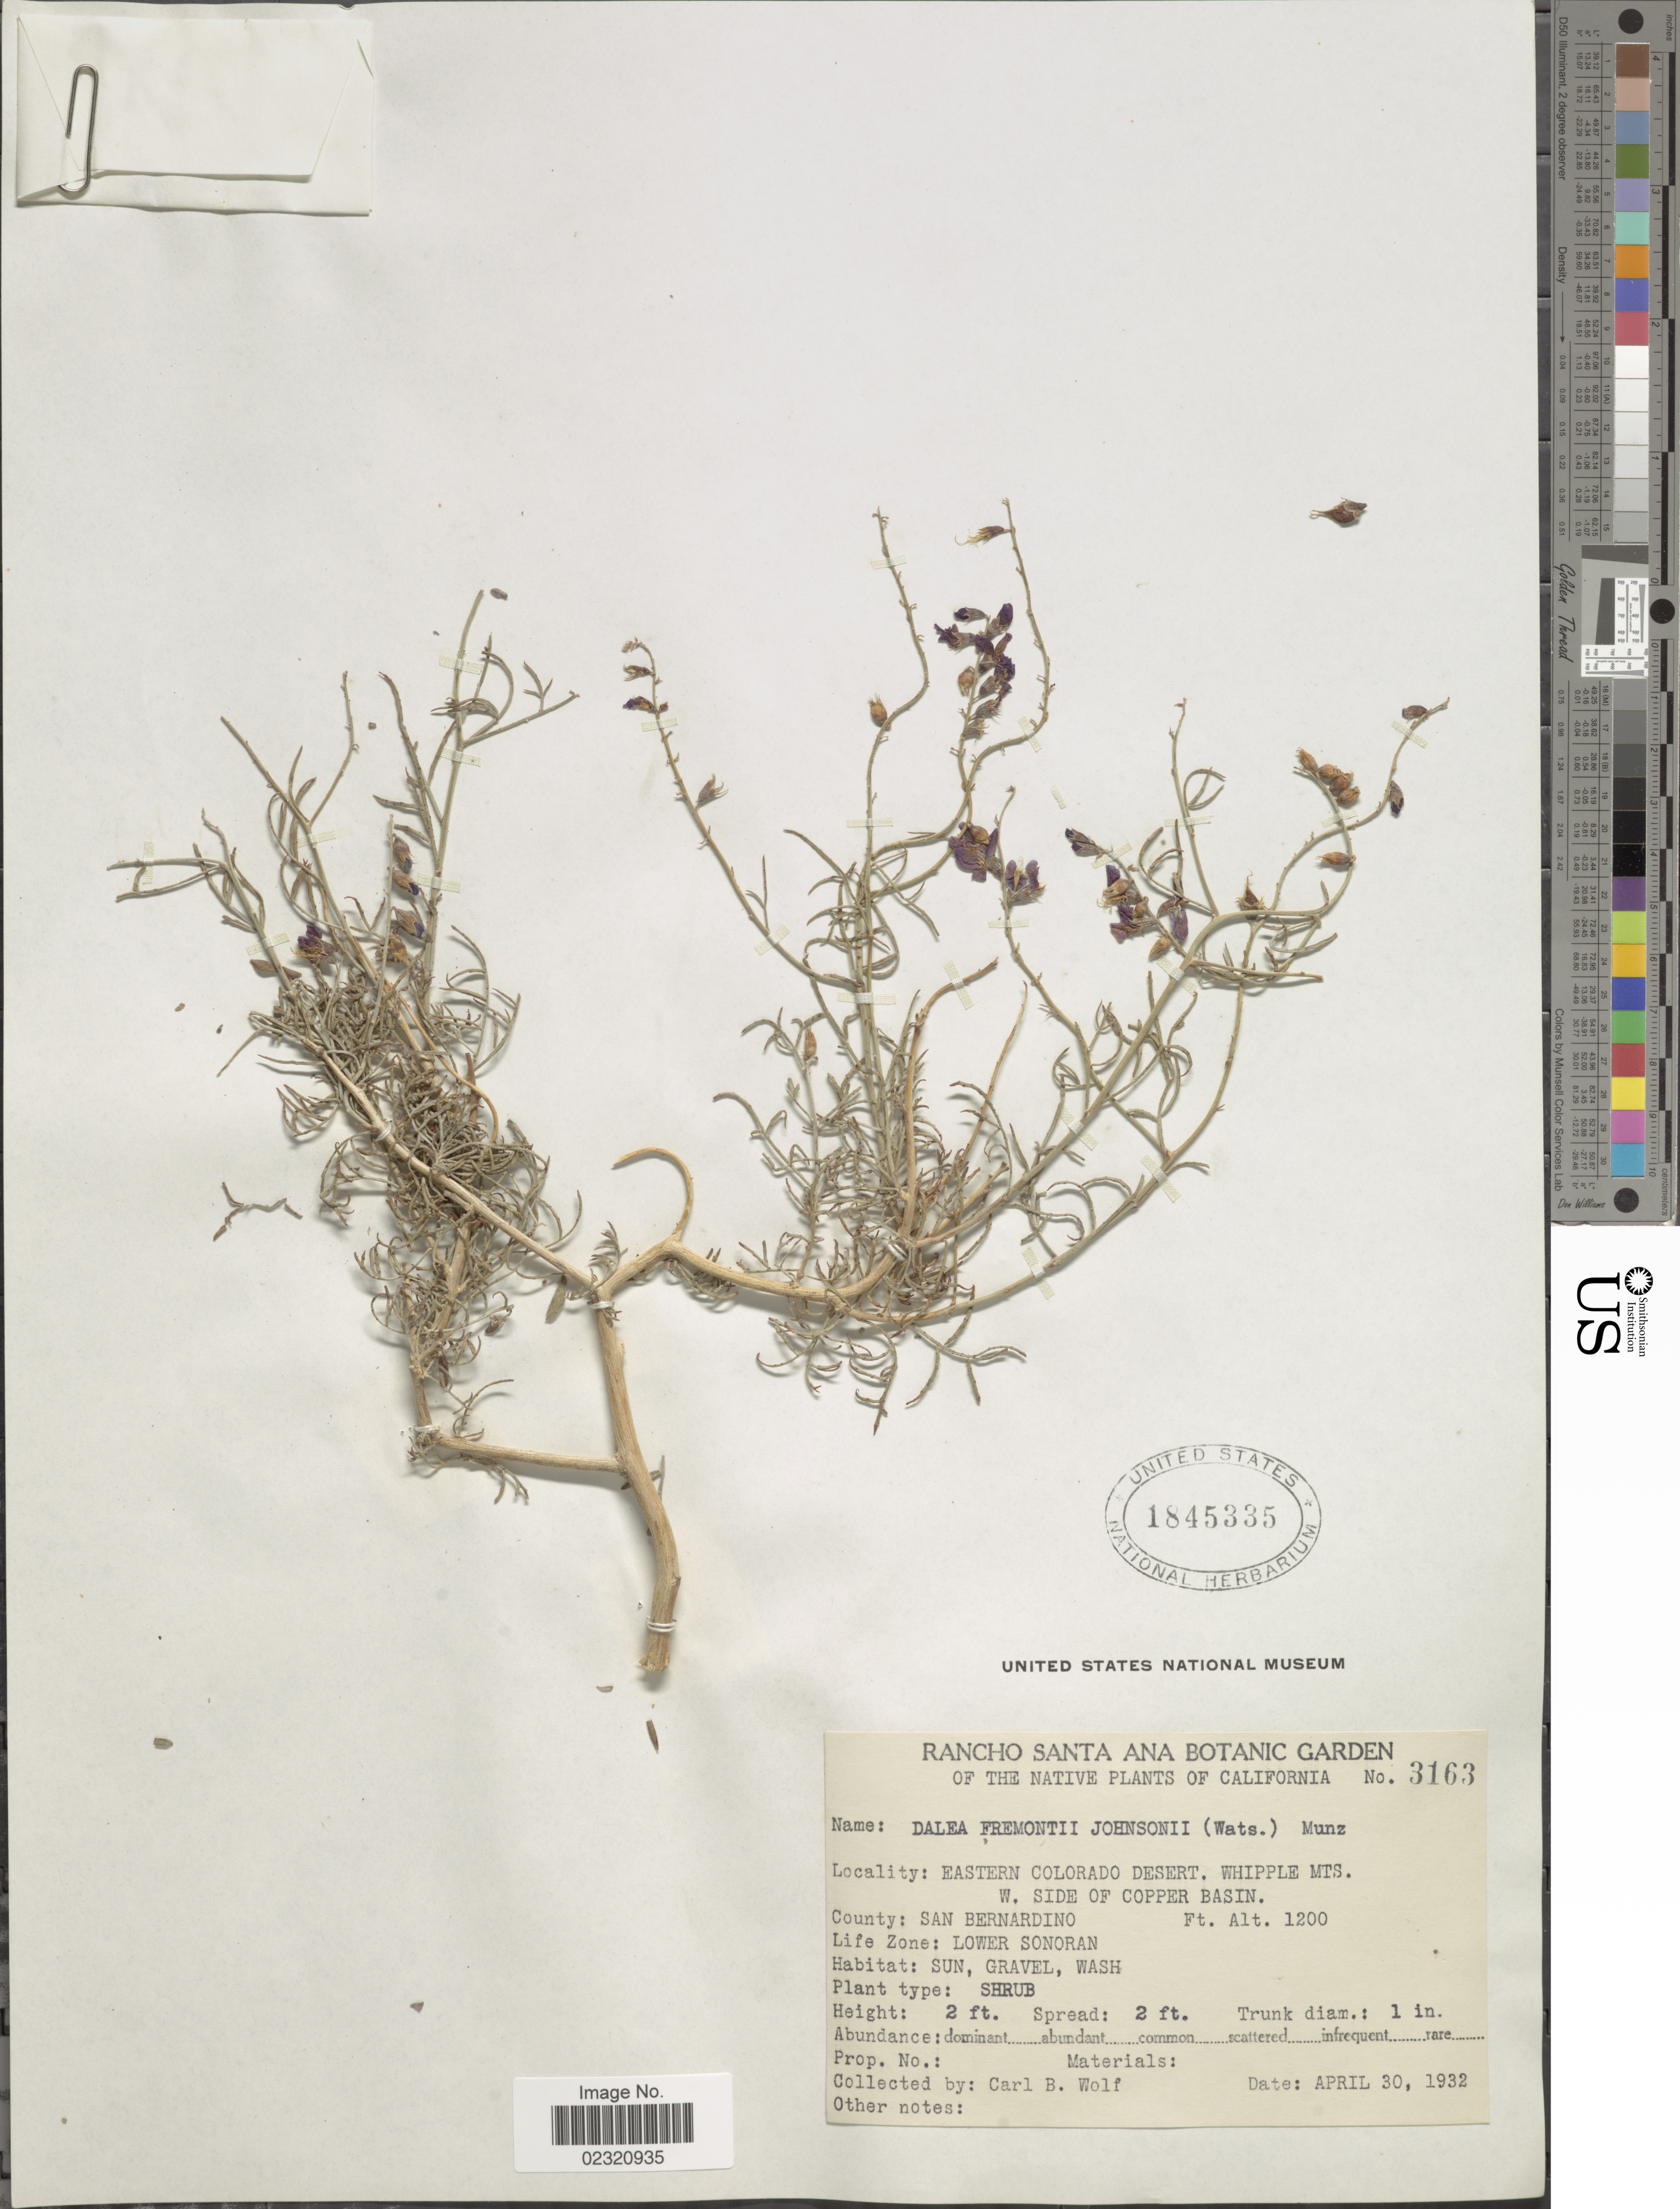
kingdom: Plantae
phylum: Tracheophyta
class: Magnoliopsida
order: Fabales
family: Fabaceae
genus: Psorothamnus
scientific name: Psorothamnus fremontii var. attenuatus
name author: Barneby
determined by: Strong, Mark T., (BOT), Smithsonian Institution - National Museum of Natural History (UNITED STATES)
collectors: C. B. Wolf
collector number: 3163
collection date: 1932-04-30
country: United States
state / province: California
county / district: San Bernardino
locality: Easten Colorado Desert, Whipple Mts. W. Side of Copper Basin, County San Bernardino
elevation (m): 366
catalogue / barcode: US 1845335